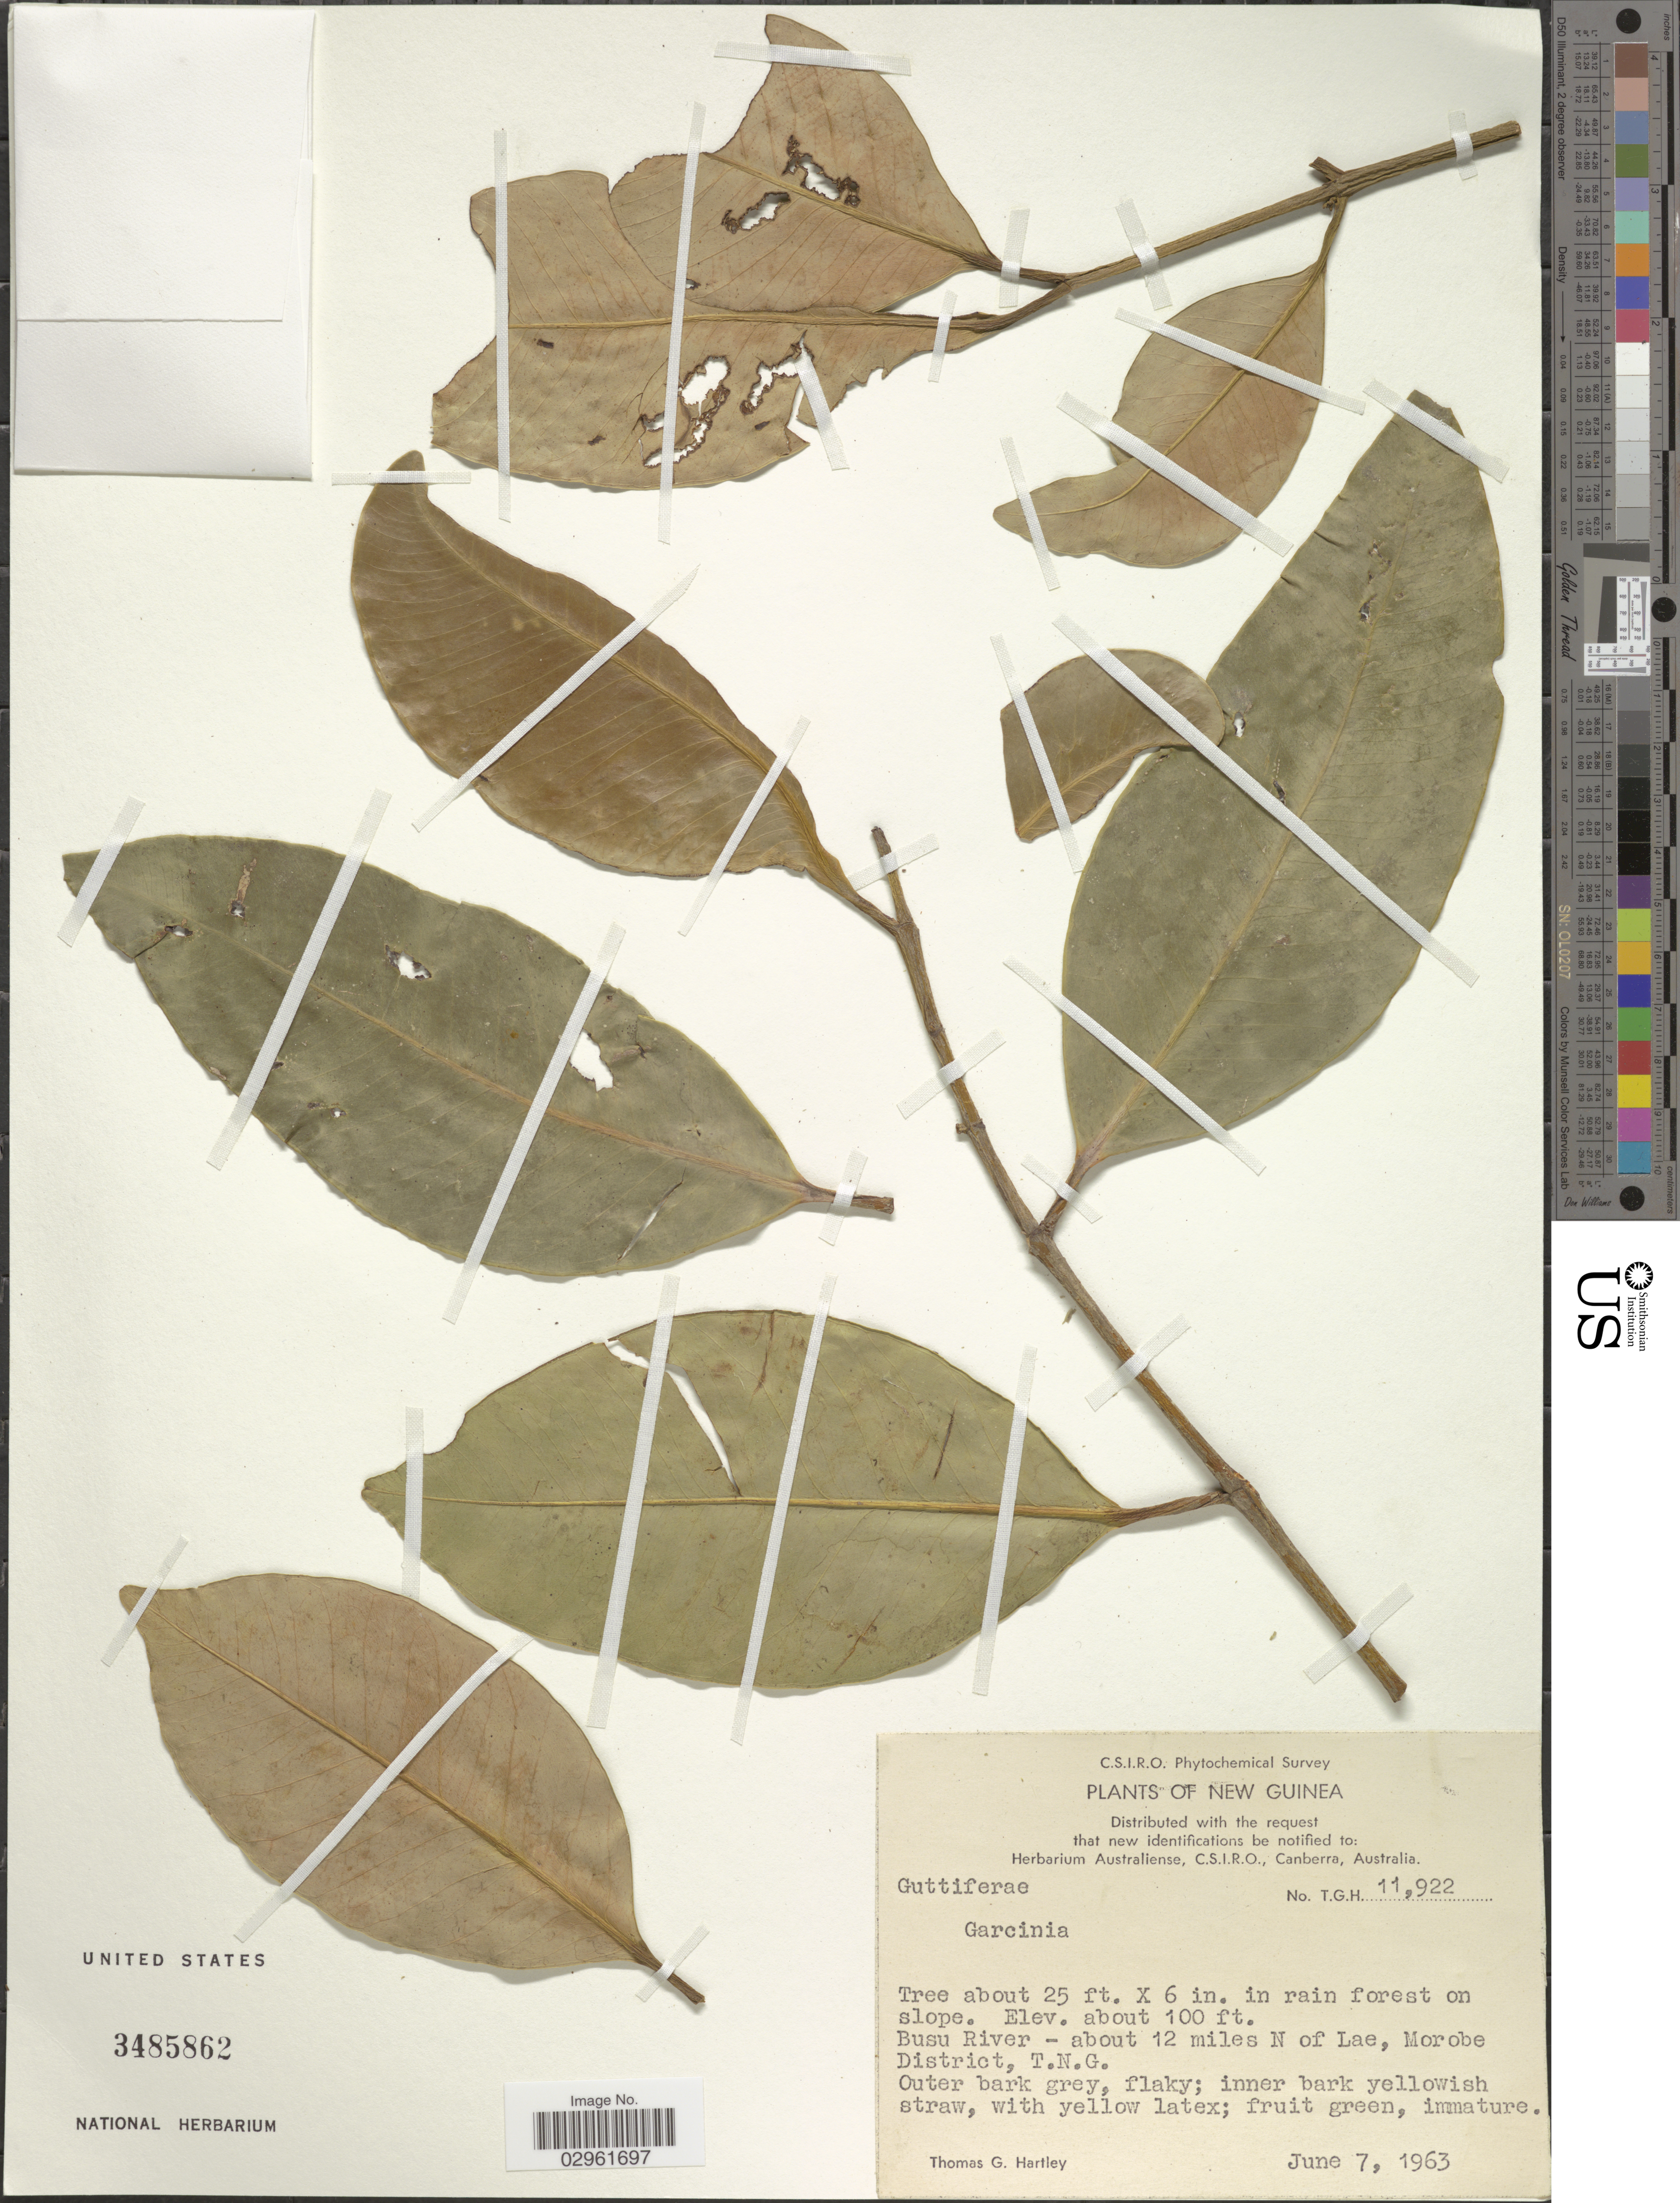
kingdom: Plantae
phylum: Tracheophyta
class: Magnoliopsida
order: Malpighiales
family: Clusiaceae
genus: Garcinia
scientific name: Garcinia sp.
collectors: T. G. Hartley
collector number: TGH11922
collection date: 1963-06-07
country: Papua New Guinea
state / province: Morobe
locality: New Guinea. Busu River - about 12 miles N of Lae, Morobe District, T.N.G.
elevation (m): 30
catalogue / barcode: US 3485862